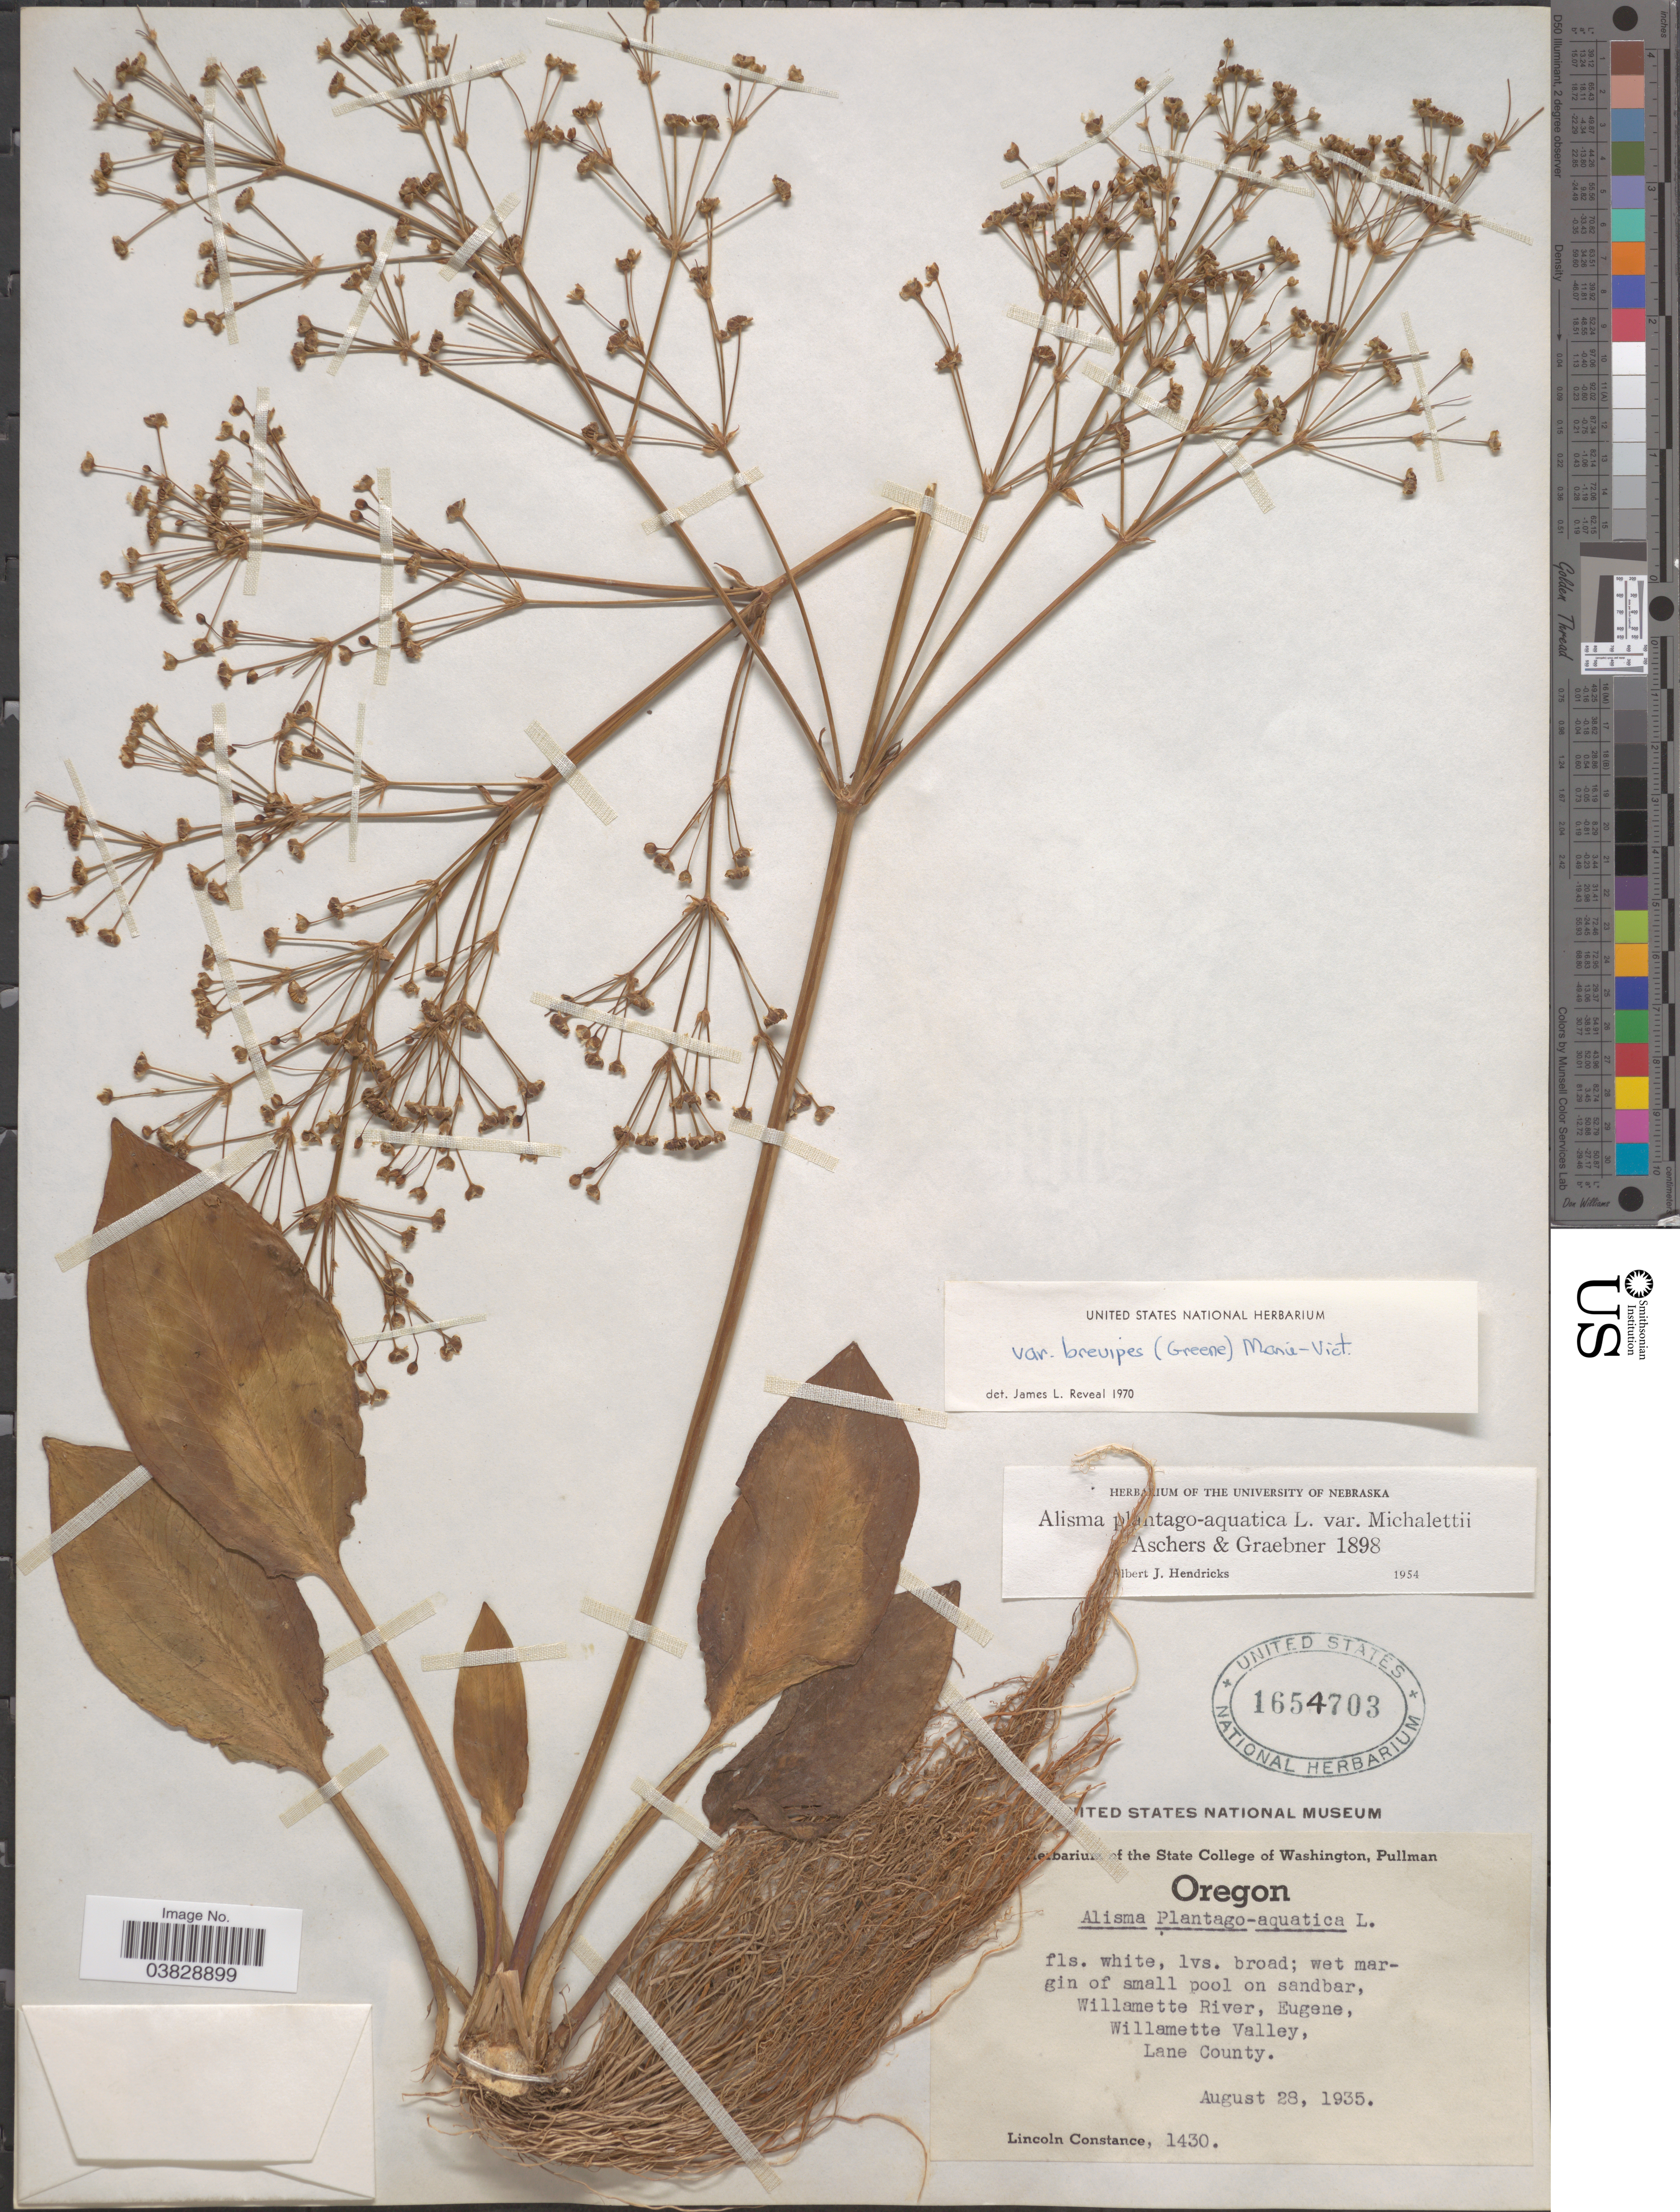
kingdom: Plantae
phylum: Tracheophyta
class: Liliopsida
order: Alismatales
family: Alismataceae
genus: Alisma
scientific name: Alisma plantago-aquatica var. brevipes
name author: (Greene) Vict.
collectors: L. Constance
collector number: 1430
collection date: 1935-08-28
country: United States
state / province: Oregon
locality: Wet margin of small pool on sandbar, Willamette River, Eugene, Willamette Valley, Lane County.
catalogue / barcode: US 1654703